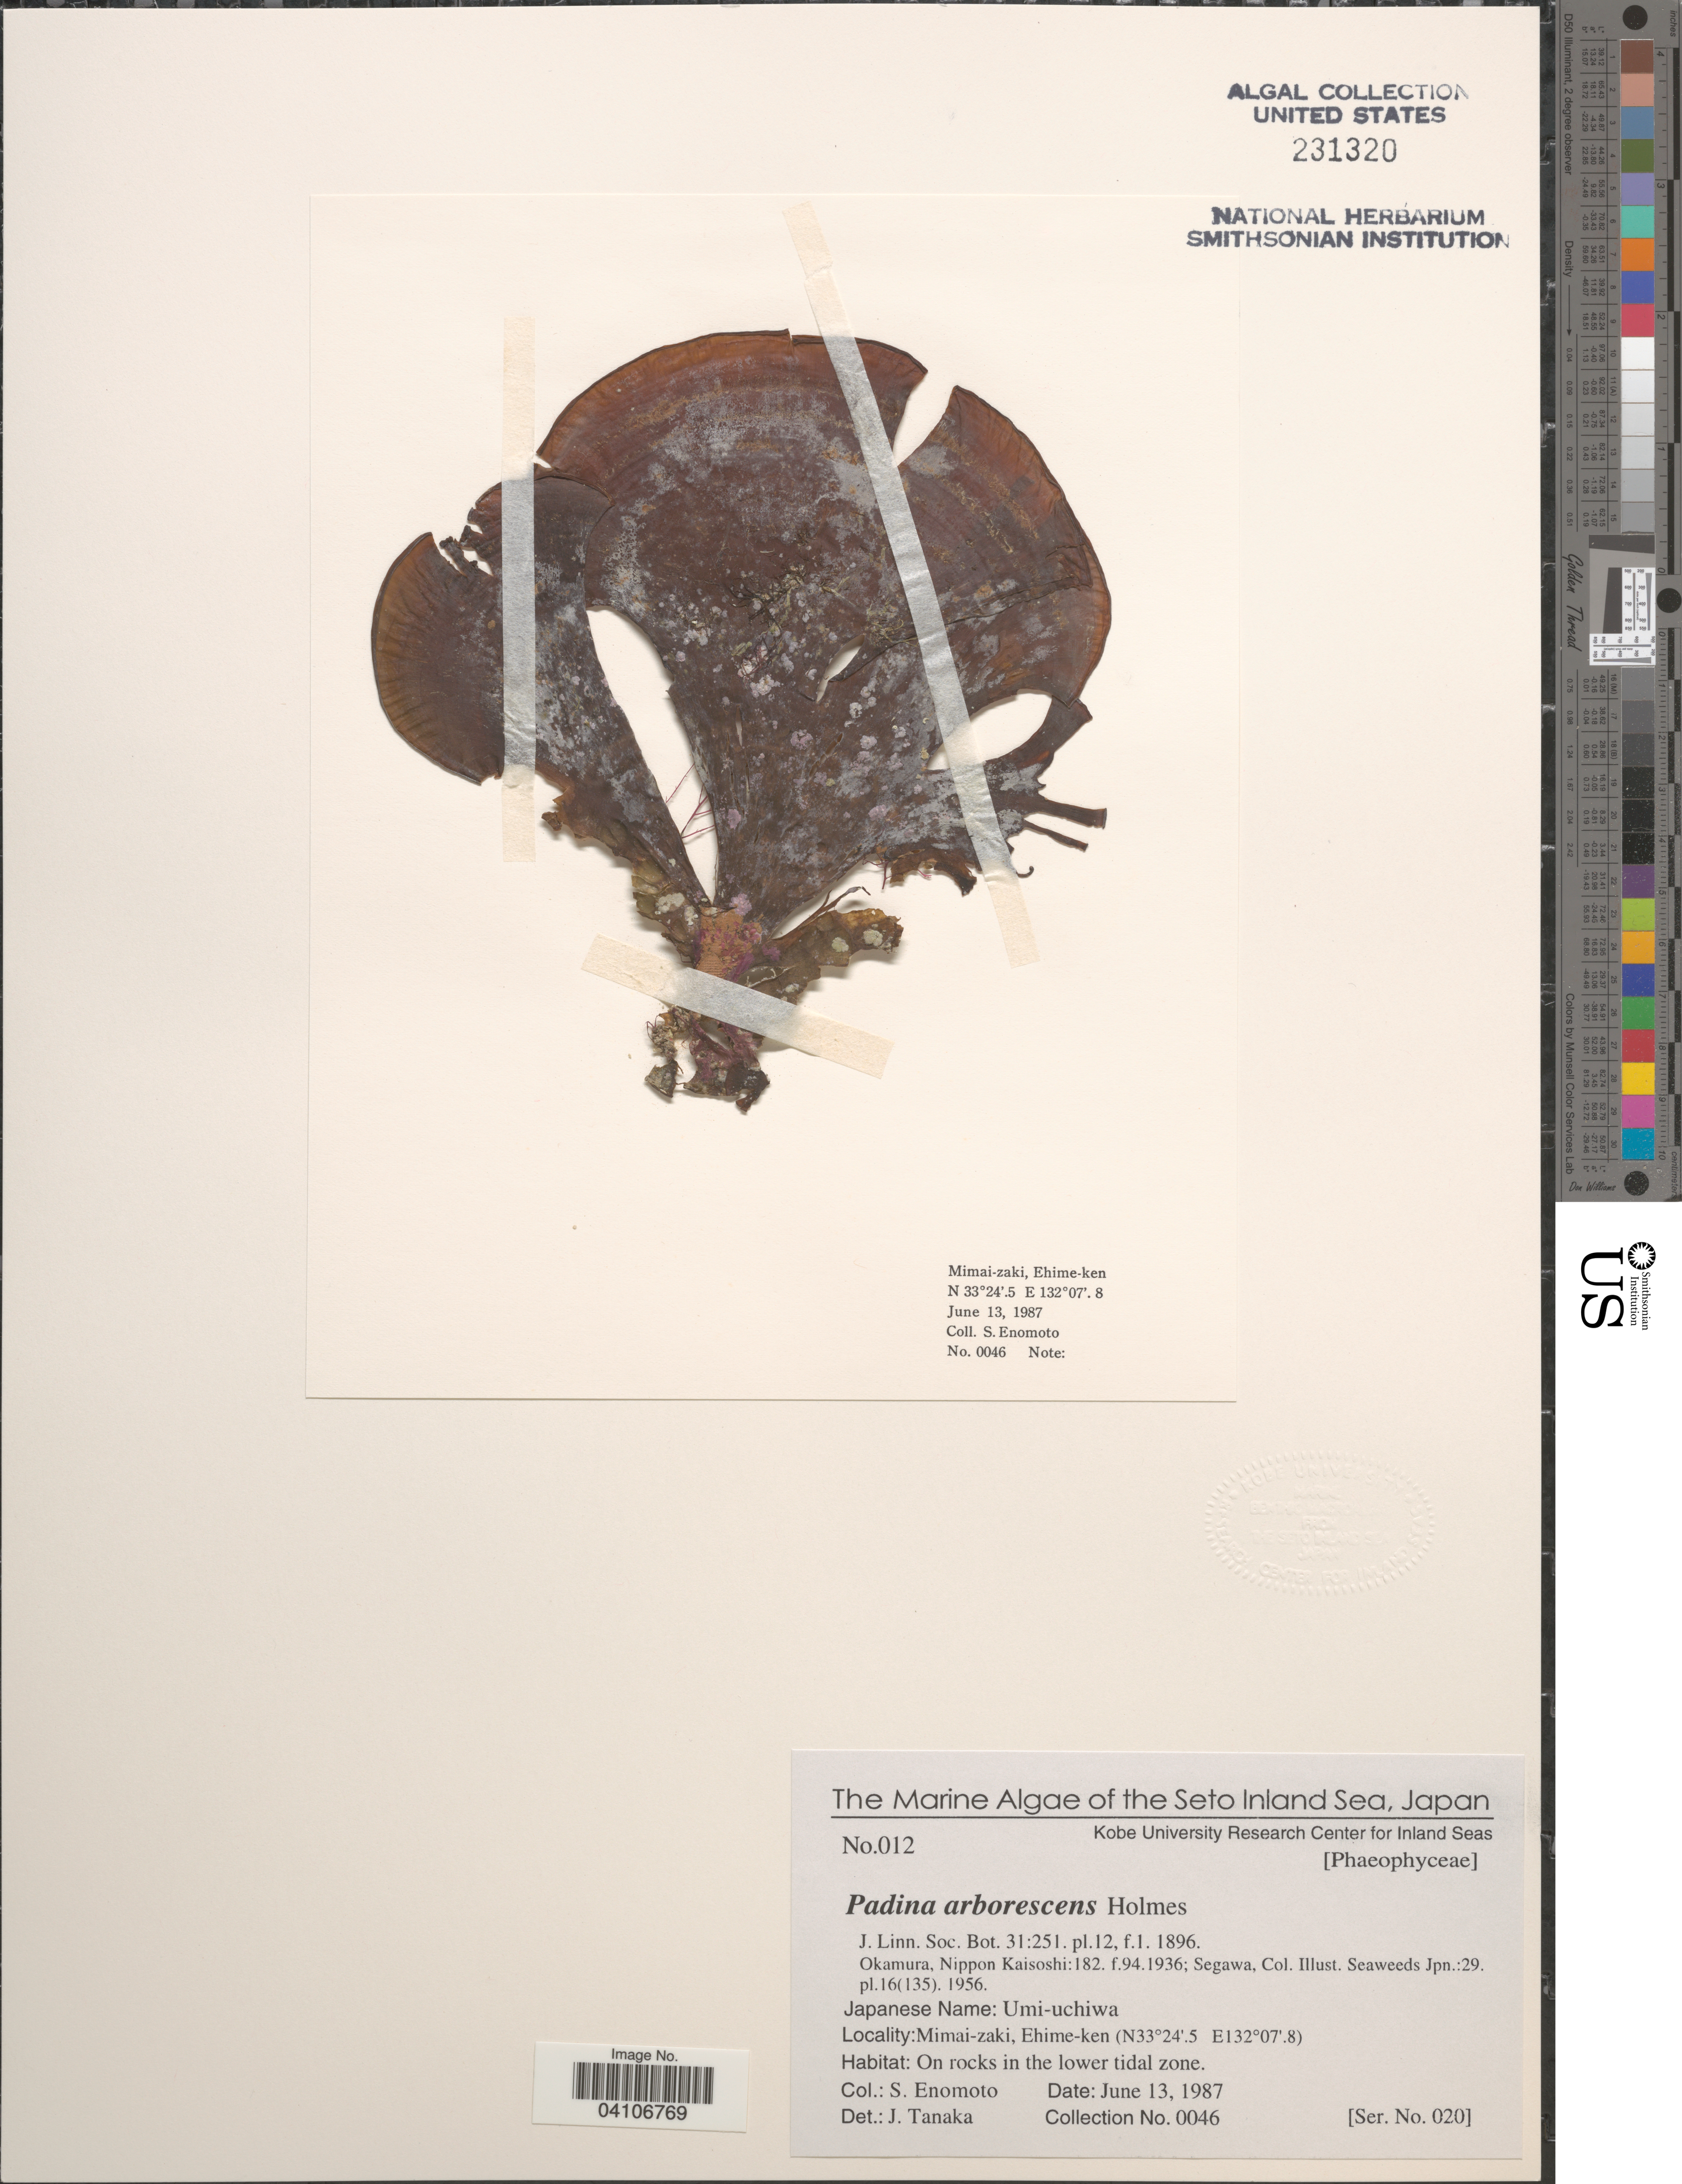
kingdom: Chromista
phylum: Ochrophyta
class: Phaeophyceae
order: Dictyotales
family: Dictyotaceae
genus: Padina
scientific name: Padina arborescens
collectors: S. Enomoto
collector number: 0046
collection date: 1987-06-13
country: Japan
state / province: Ehime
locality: The Seto Inland Sea. Mimai-zaki, Ehemi-ken. On rocks in the lower tidal zone.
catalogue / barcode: US 231320